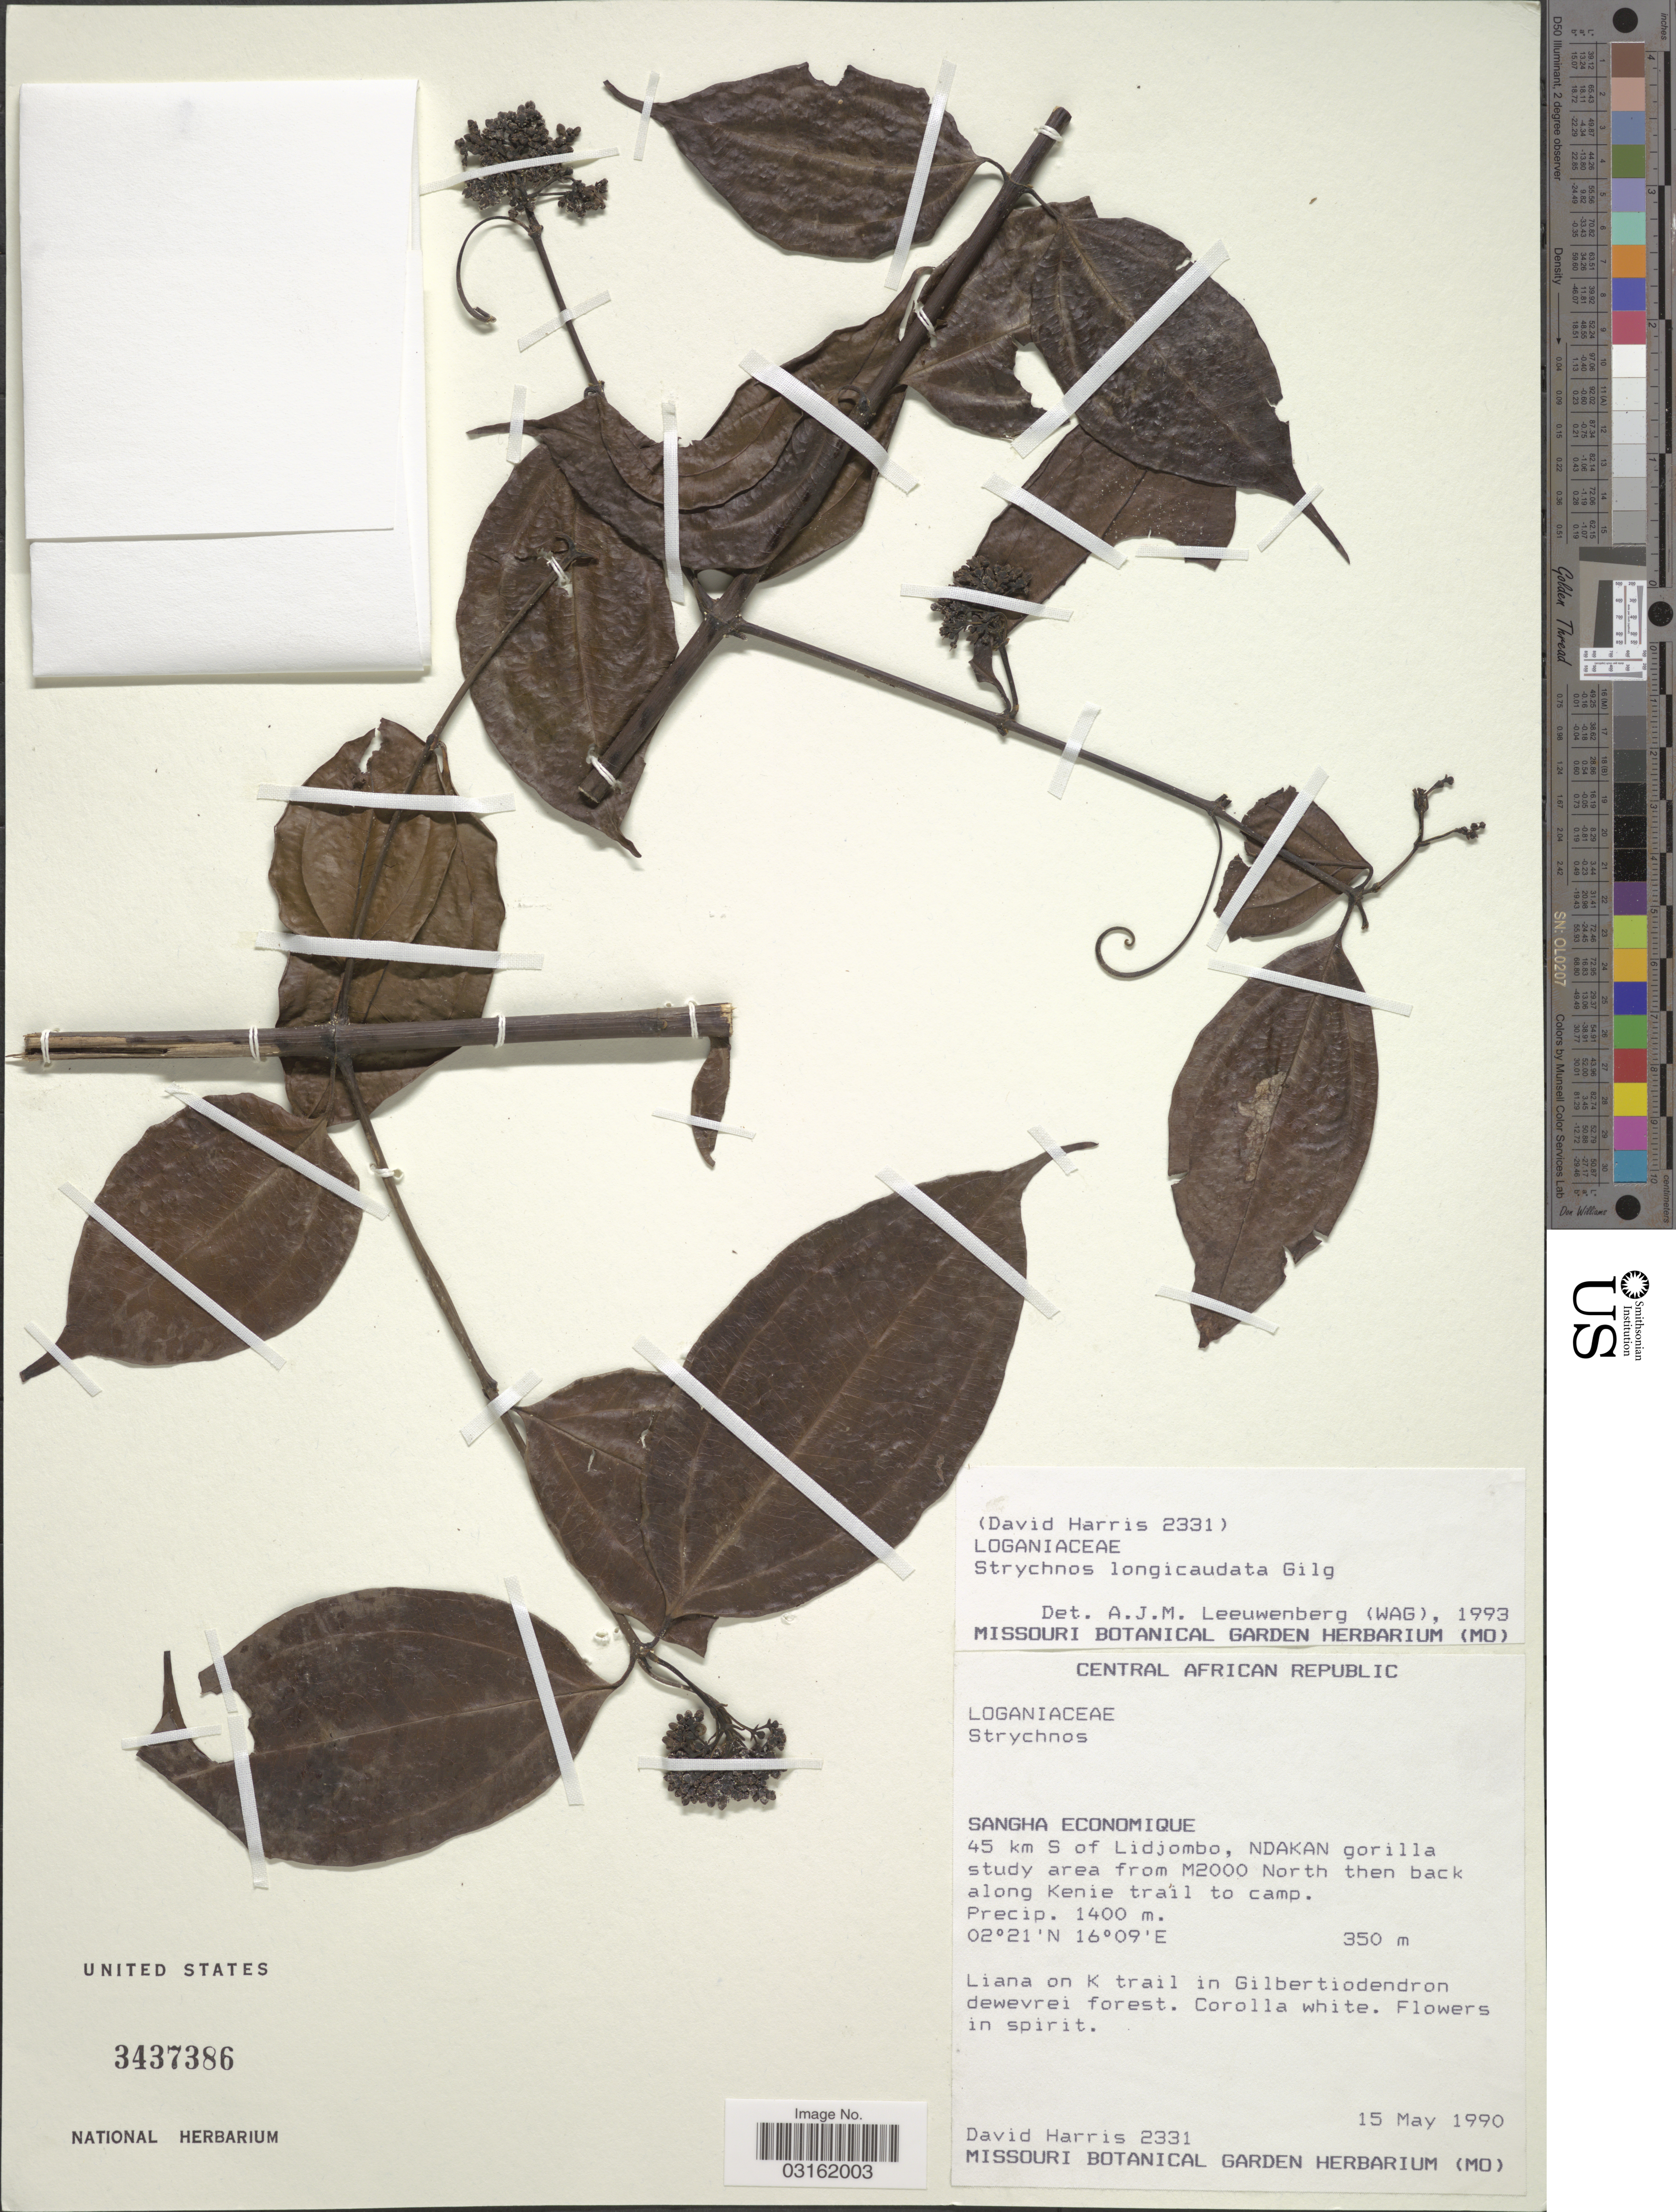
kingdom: Plantae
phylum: Tracheophyta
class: Magnoliopsida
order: Gentianales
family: Loganiaceae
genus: Strychnos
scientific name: Strychnos longicaudata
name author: Gilg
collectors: D. J. Harris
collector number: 2331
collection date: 1990-05-15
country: Central African Republic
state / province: Sangha-Mbaere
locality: Sangha Economique. 45 km S of Lidjombo, Ndakan gorilla study area from M2000 North then back along Kenie trail to camp.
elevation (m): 350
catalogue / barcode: US 3437386